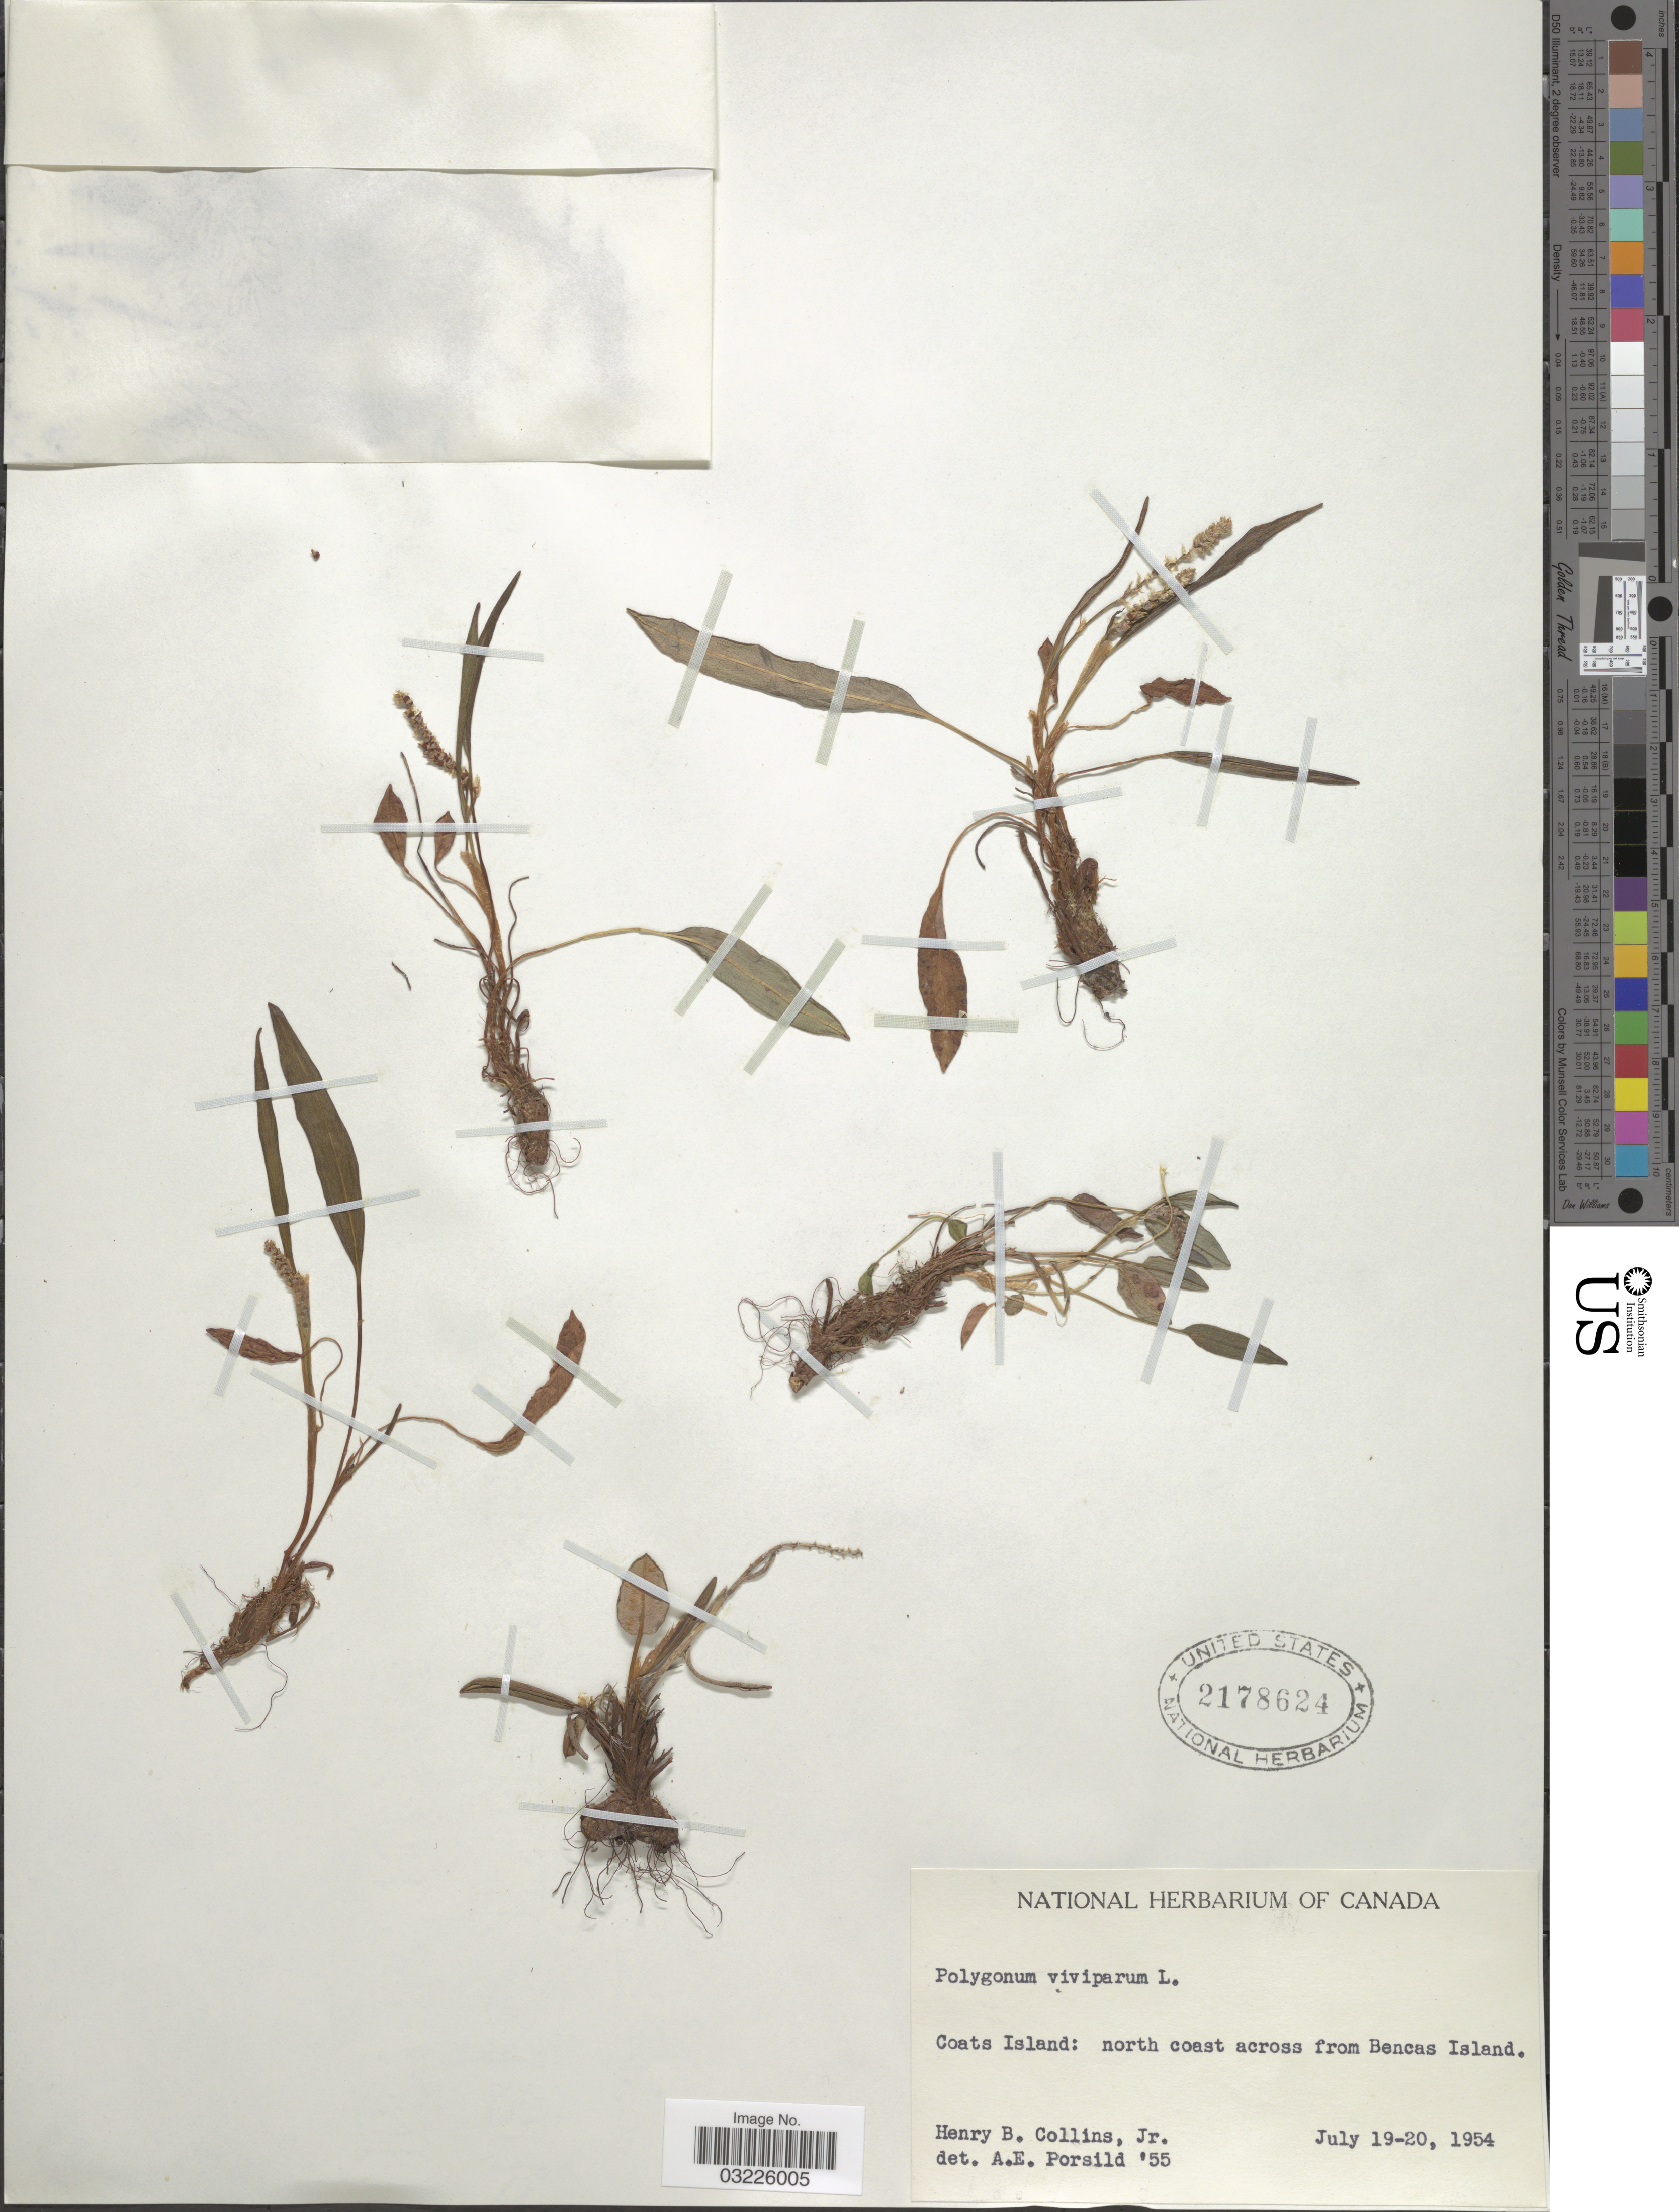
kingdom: Plantae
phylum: Tracheophyta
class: Magnoliopsida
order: Caryophyllales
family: Polygonaceae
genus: Bistorta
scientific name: Bistorta vivipara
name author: (L.) Delarbre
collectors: H. Collins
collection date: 1954-07-19/1954-07-20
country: Canada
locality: Coats Island: north coast across from Bencas Island.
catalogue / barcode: US 2178624